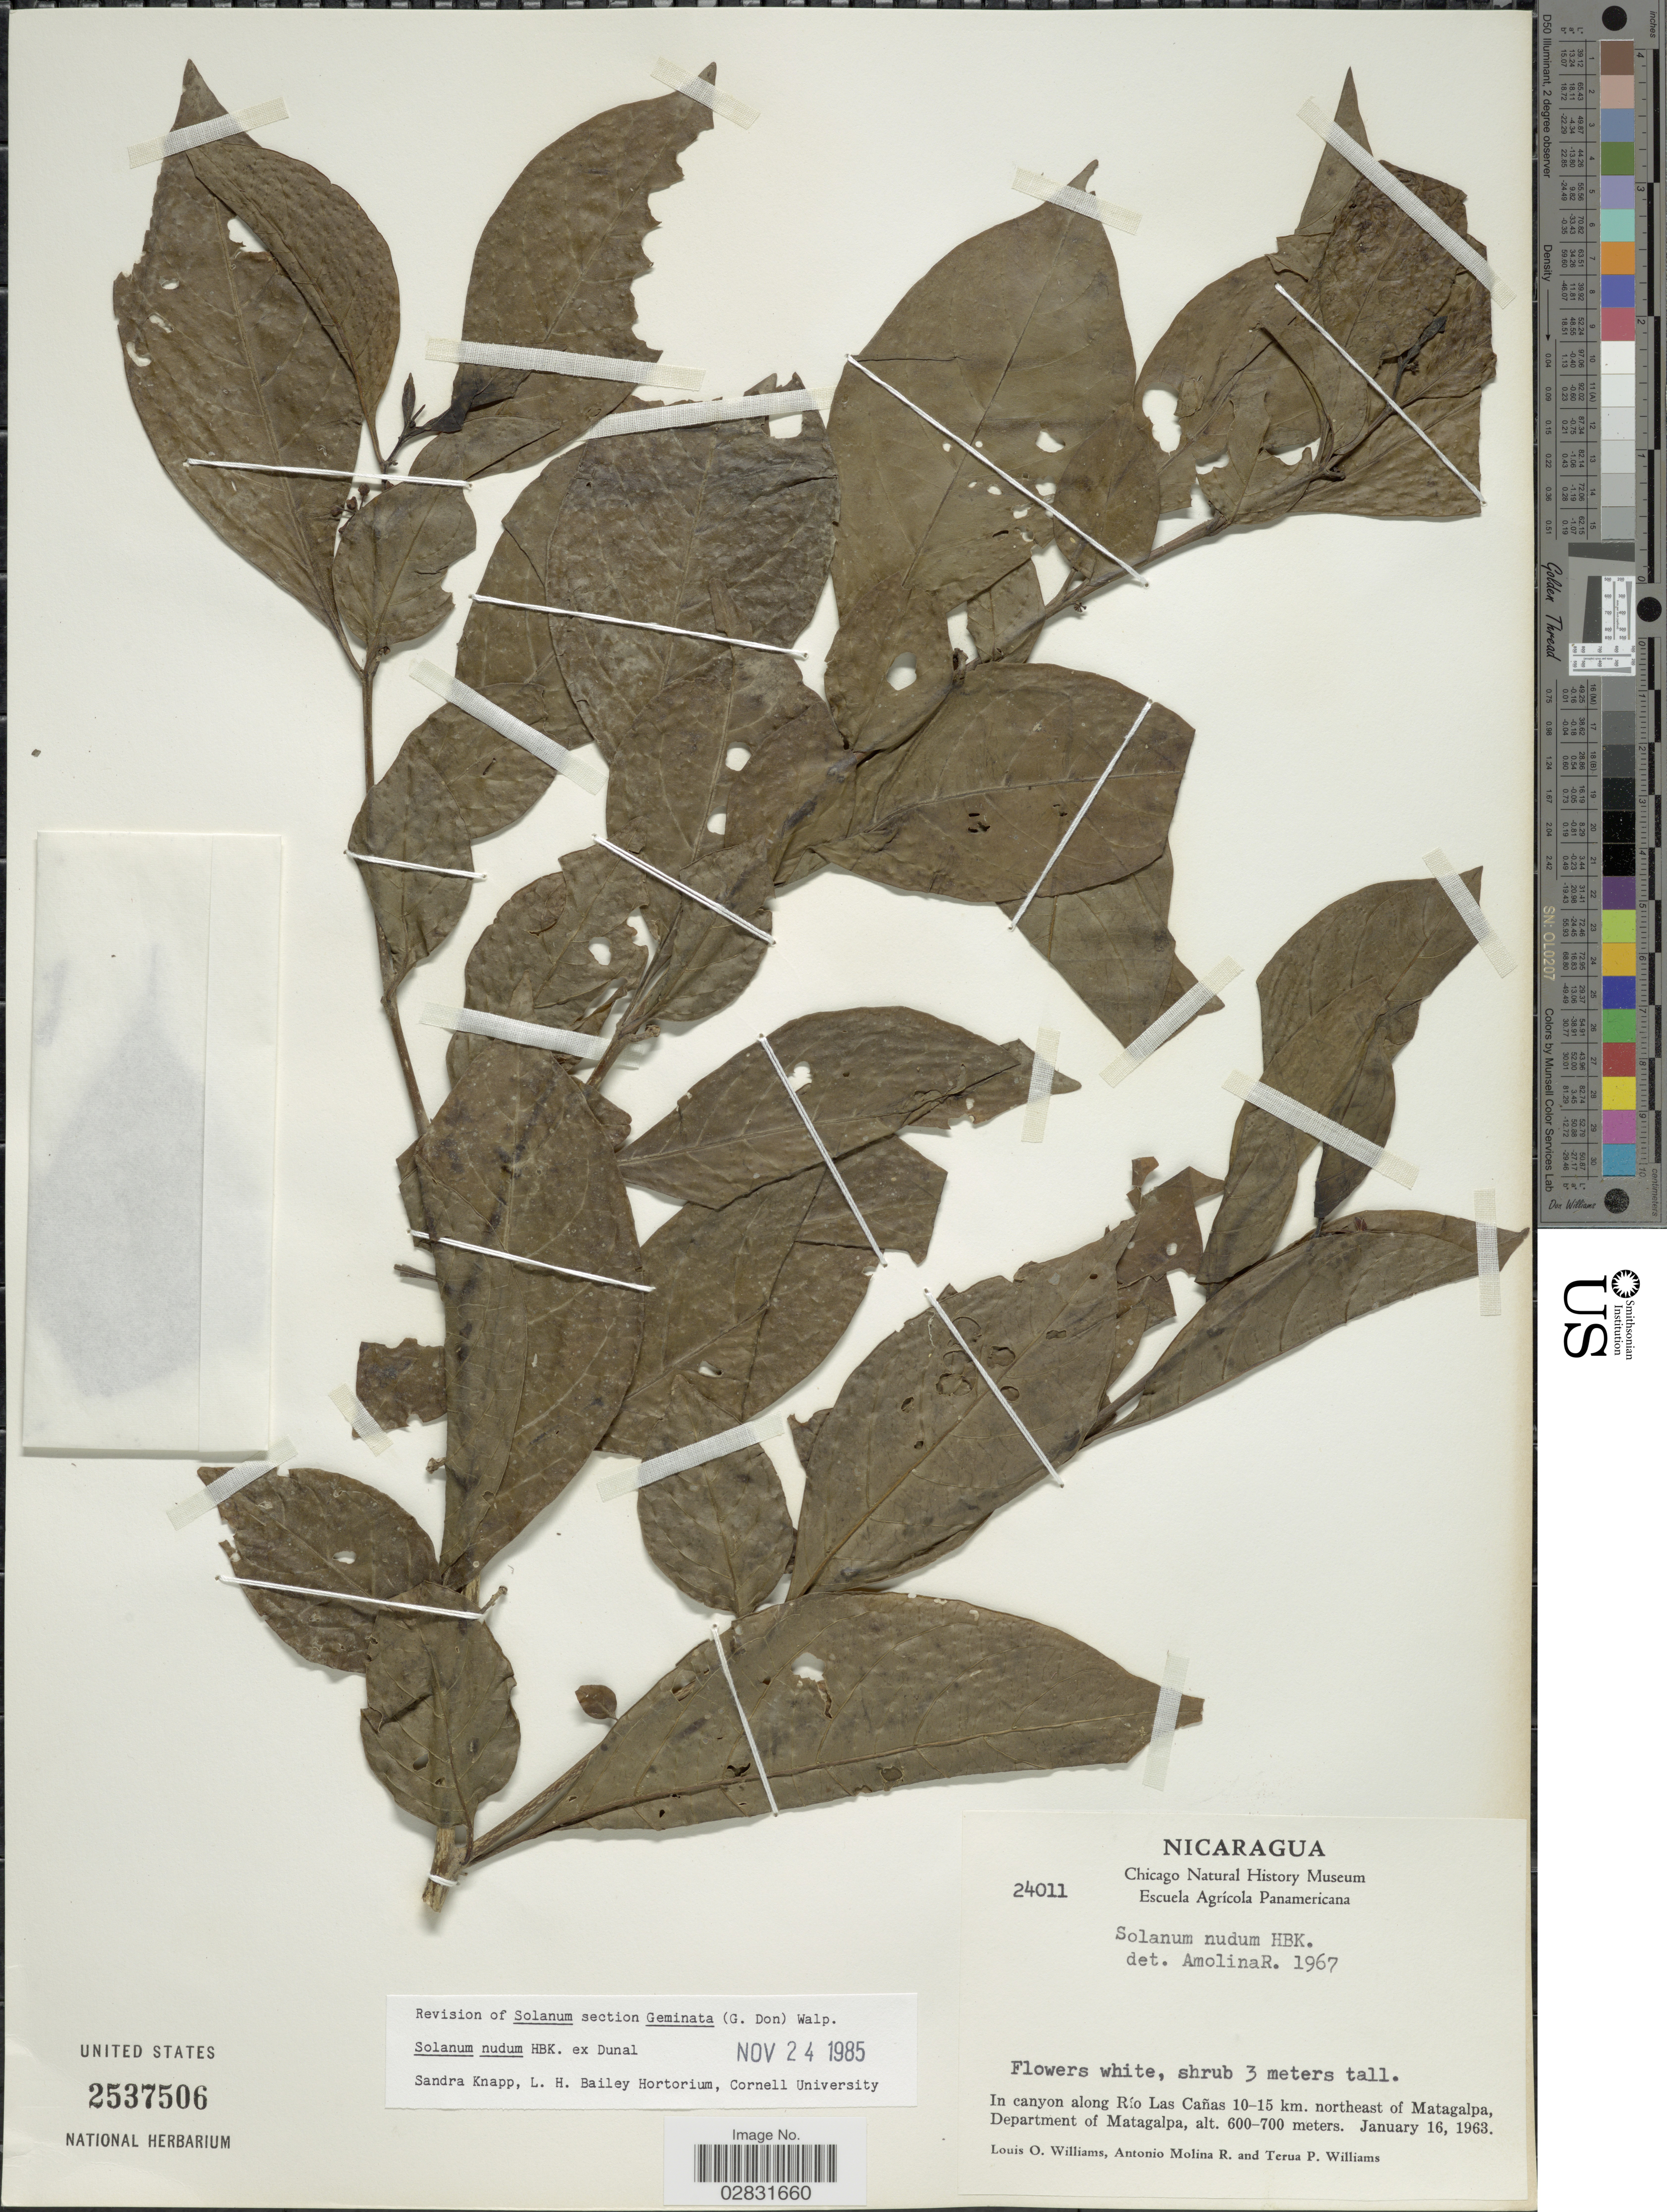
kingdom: Plantae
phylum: Tracheophyta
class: Magnoliopsida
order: Solanales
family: Solanaceae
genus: Solanum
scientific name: Solanum nudum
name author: Humb. & Bonpl. ex Dunal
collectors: L. O. Williams, A. Molina R. & T. Williams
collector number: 24011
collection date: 1963-01-16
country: Nicaragua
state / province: Matagalpa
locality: In canyon along Río Las Cañas 10-15 km. northeast of Matagalpa, Department of Matagalpa.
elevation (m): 600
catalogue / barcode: US 2537506